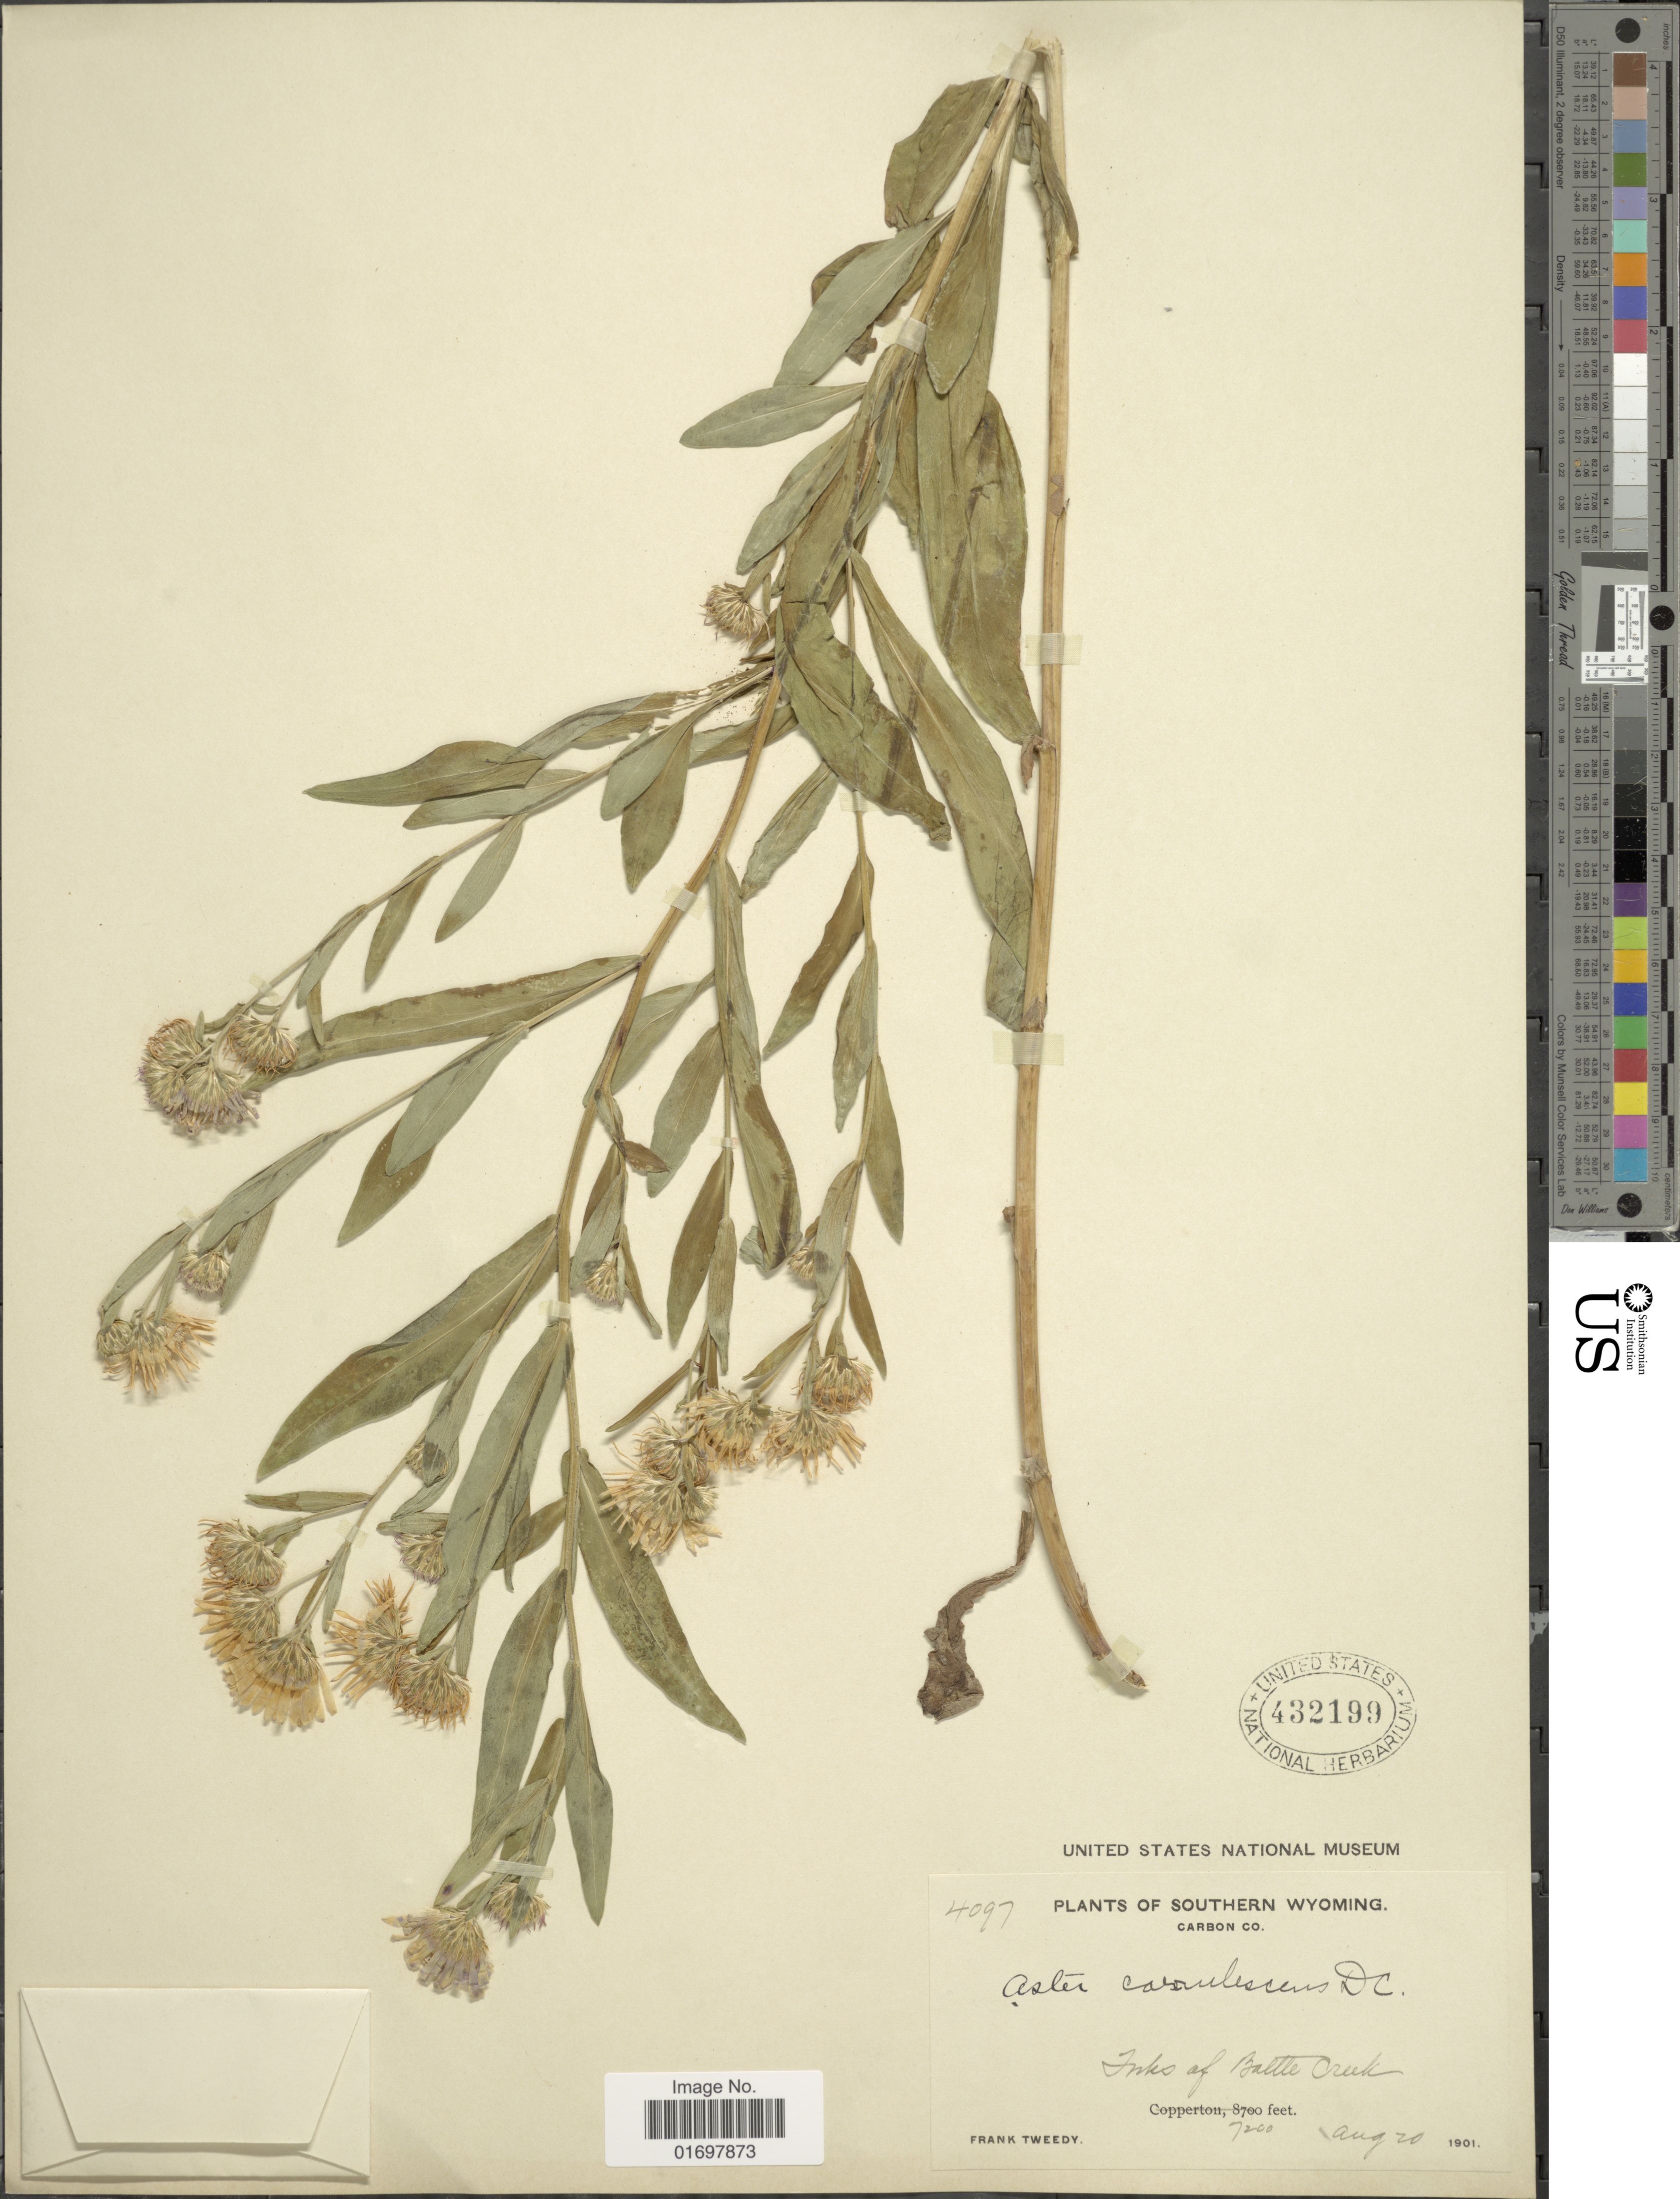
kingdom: Plantae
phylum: Tracheophyta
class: Magnoliopsida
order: Asterales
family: Asteraceae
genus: Symphyotrichum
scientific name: Symphyotrichum lanceolatum var. hesperium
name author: (A. Gray) G.L. Nesom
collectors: F. Tweedy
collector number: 4097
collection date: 1901-08-20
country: United States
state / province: Wyoming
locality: Inks of Battle Creek.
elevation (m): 2195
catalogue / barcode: US 432199